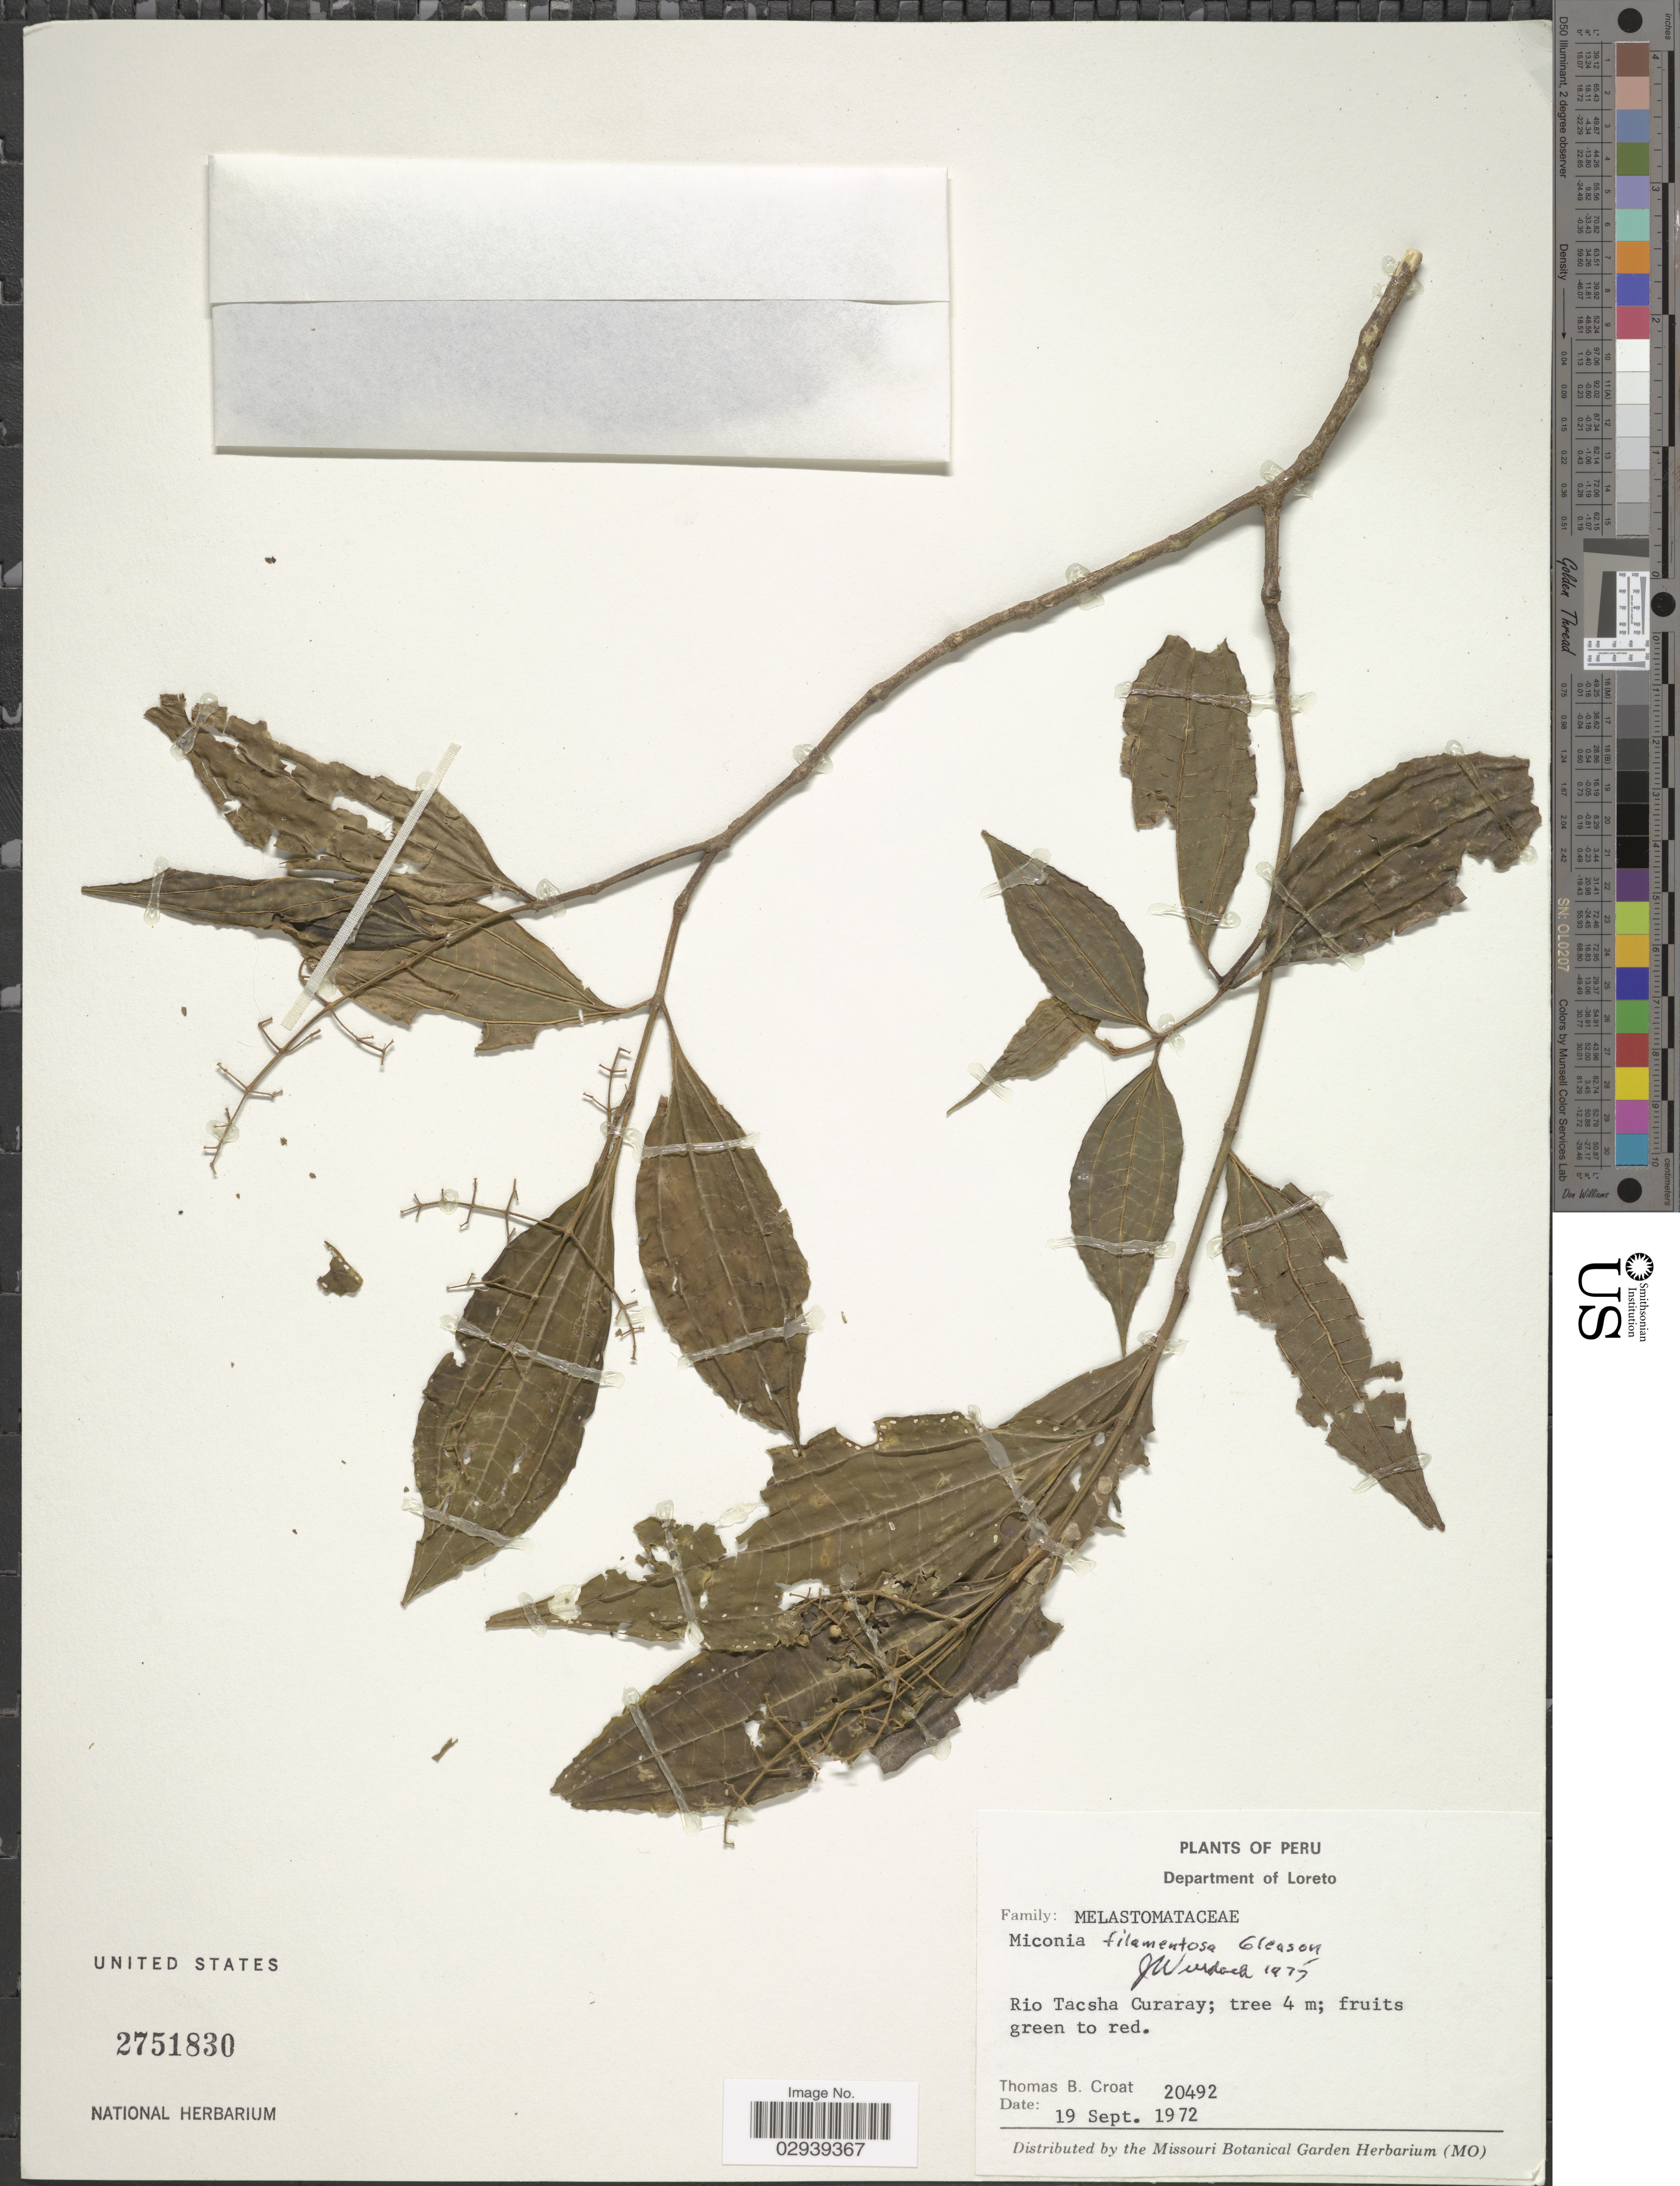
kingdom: Plantae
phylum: Tracheophyta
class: Magnoliopsida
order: Myrtales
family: Melastomataceae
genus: Miconia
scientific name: Miconia filamentosa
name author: Gleason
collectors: T. B. Croat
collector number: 20492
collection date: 1972-09-19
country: Peru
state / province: Loreto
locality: Department of Loreto, Rio Tacsha Curray.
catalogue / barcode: US 2751830